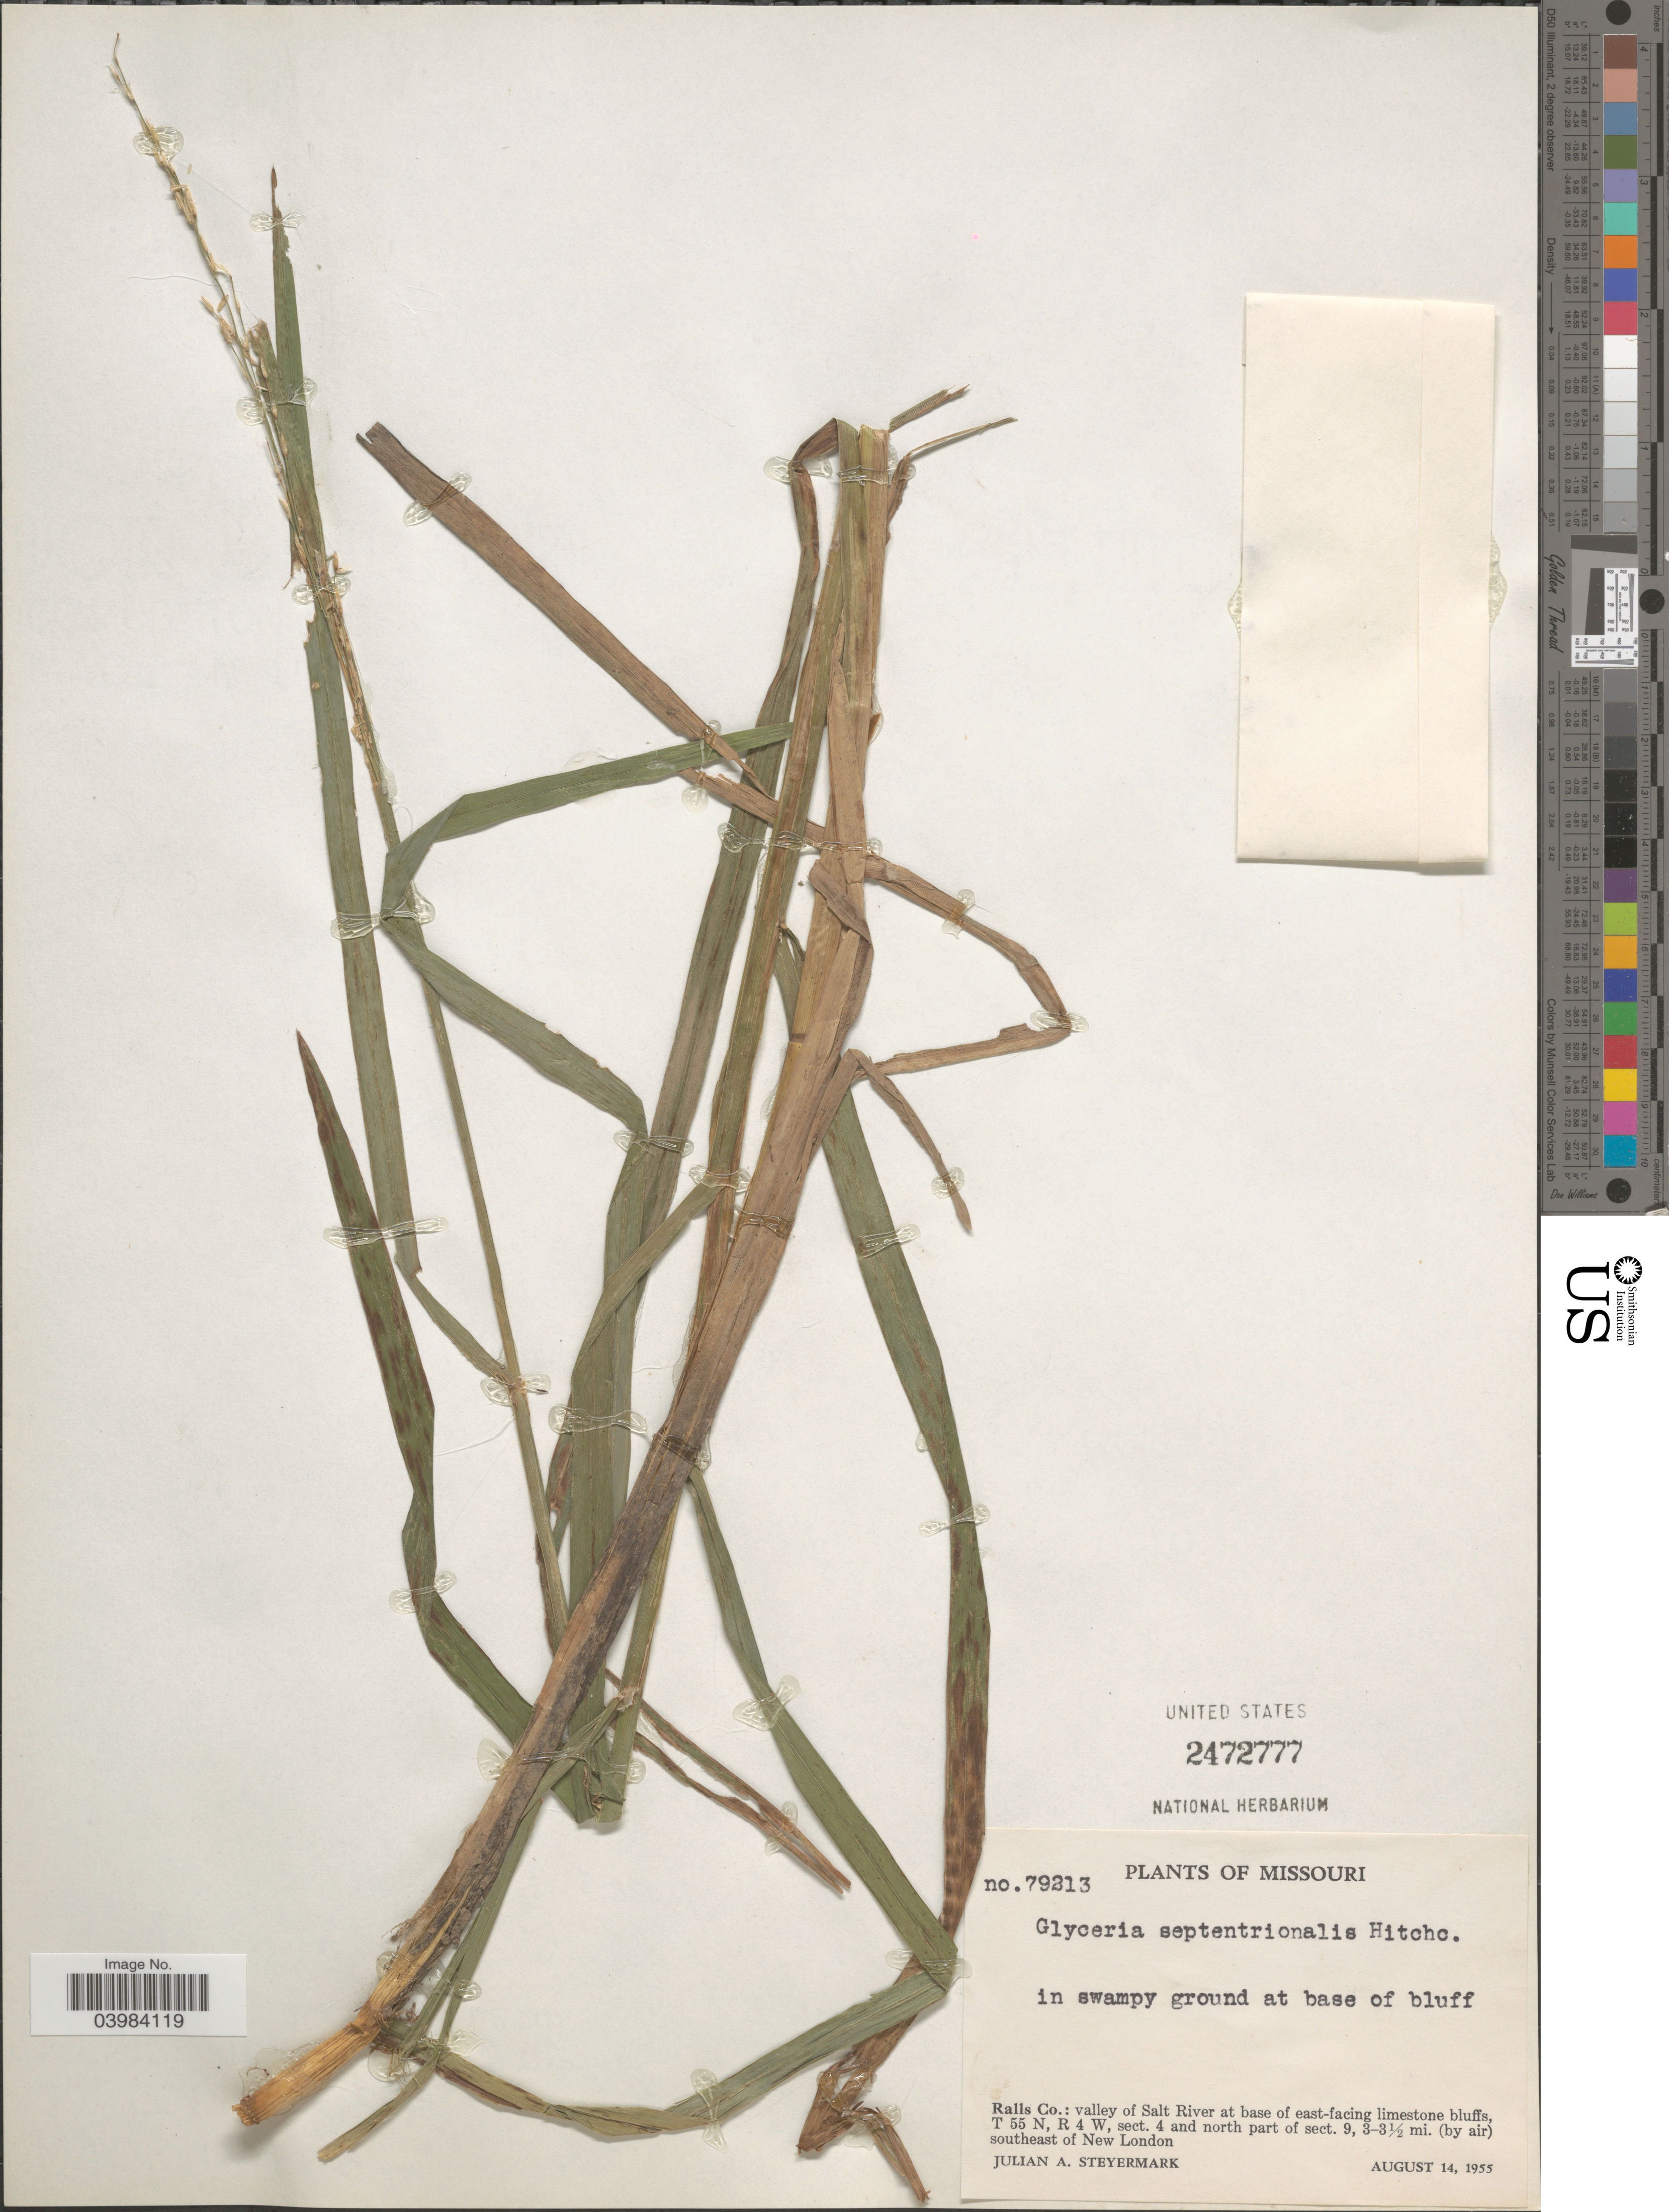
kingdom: Plantae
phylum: Tracheophyta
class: Liliopsida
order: Poales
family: Poaceae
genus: Glyceria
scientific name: Glyceria septentrionalis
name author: Hitchc.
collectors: J. Steyermark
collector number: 79213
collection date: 1955-08-14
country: United States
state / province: Missouri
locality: Ralls Co.: valley of Salt River at base of east-facing limestone bluffs, T 55 N, R 4 W, sect. 4 and north part of sect. 9, 3-3½ mi. (by air) southeast of New London.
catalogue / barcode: US 2472777